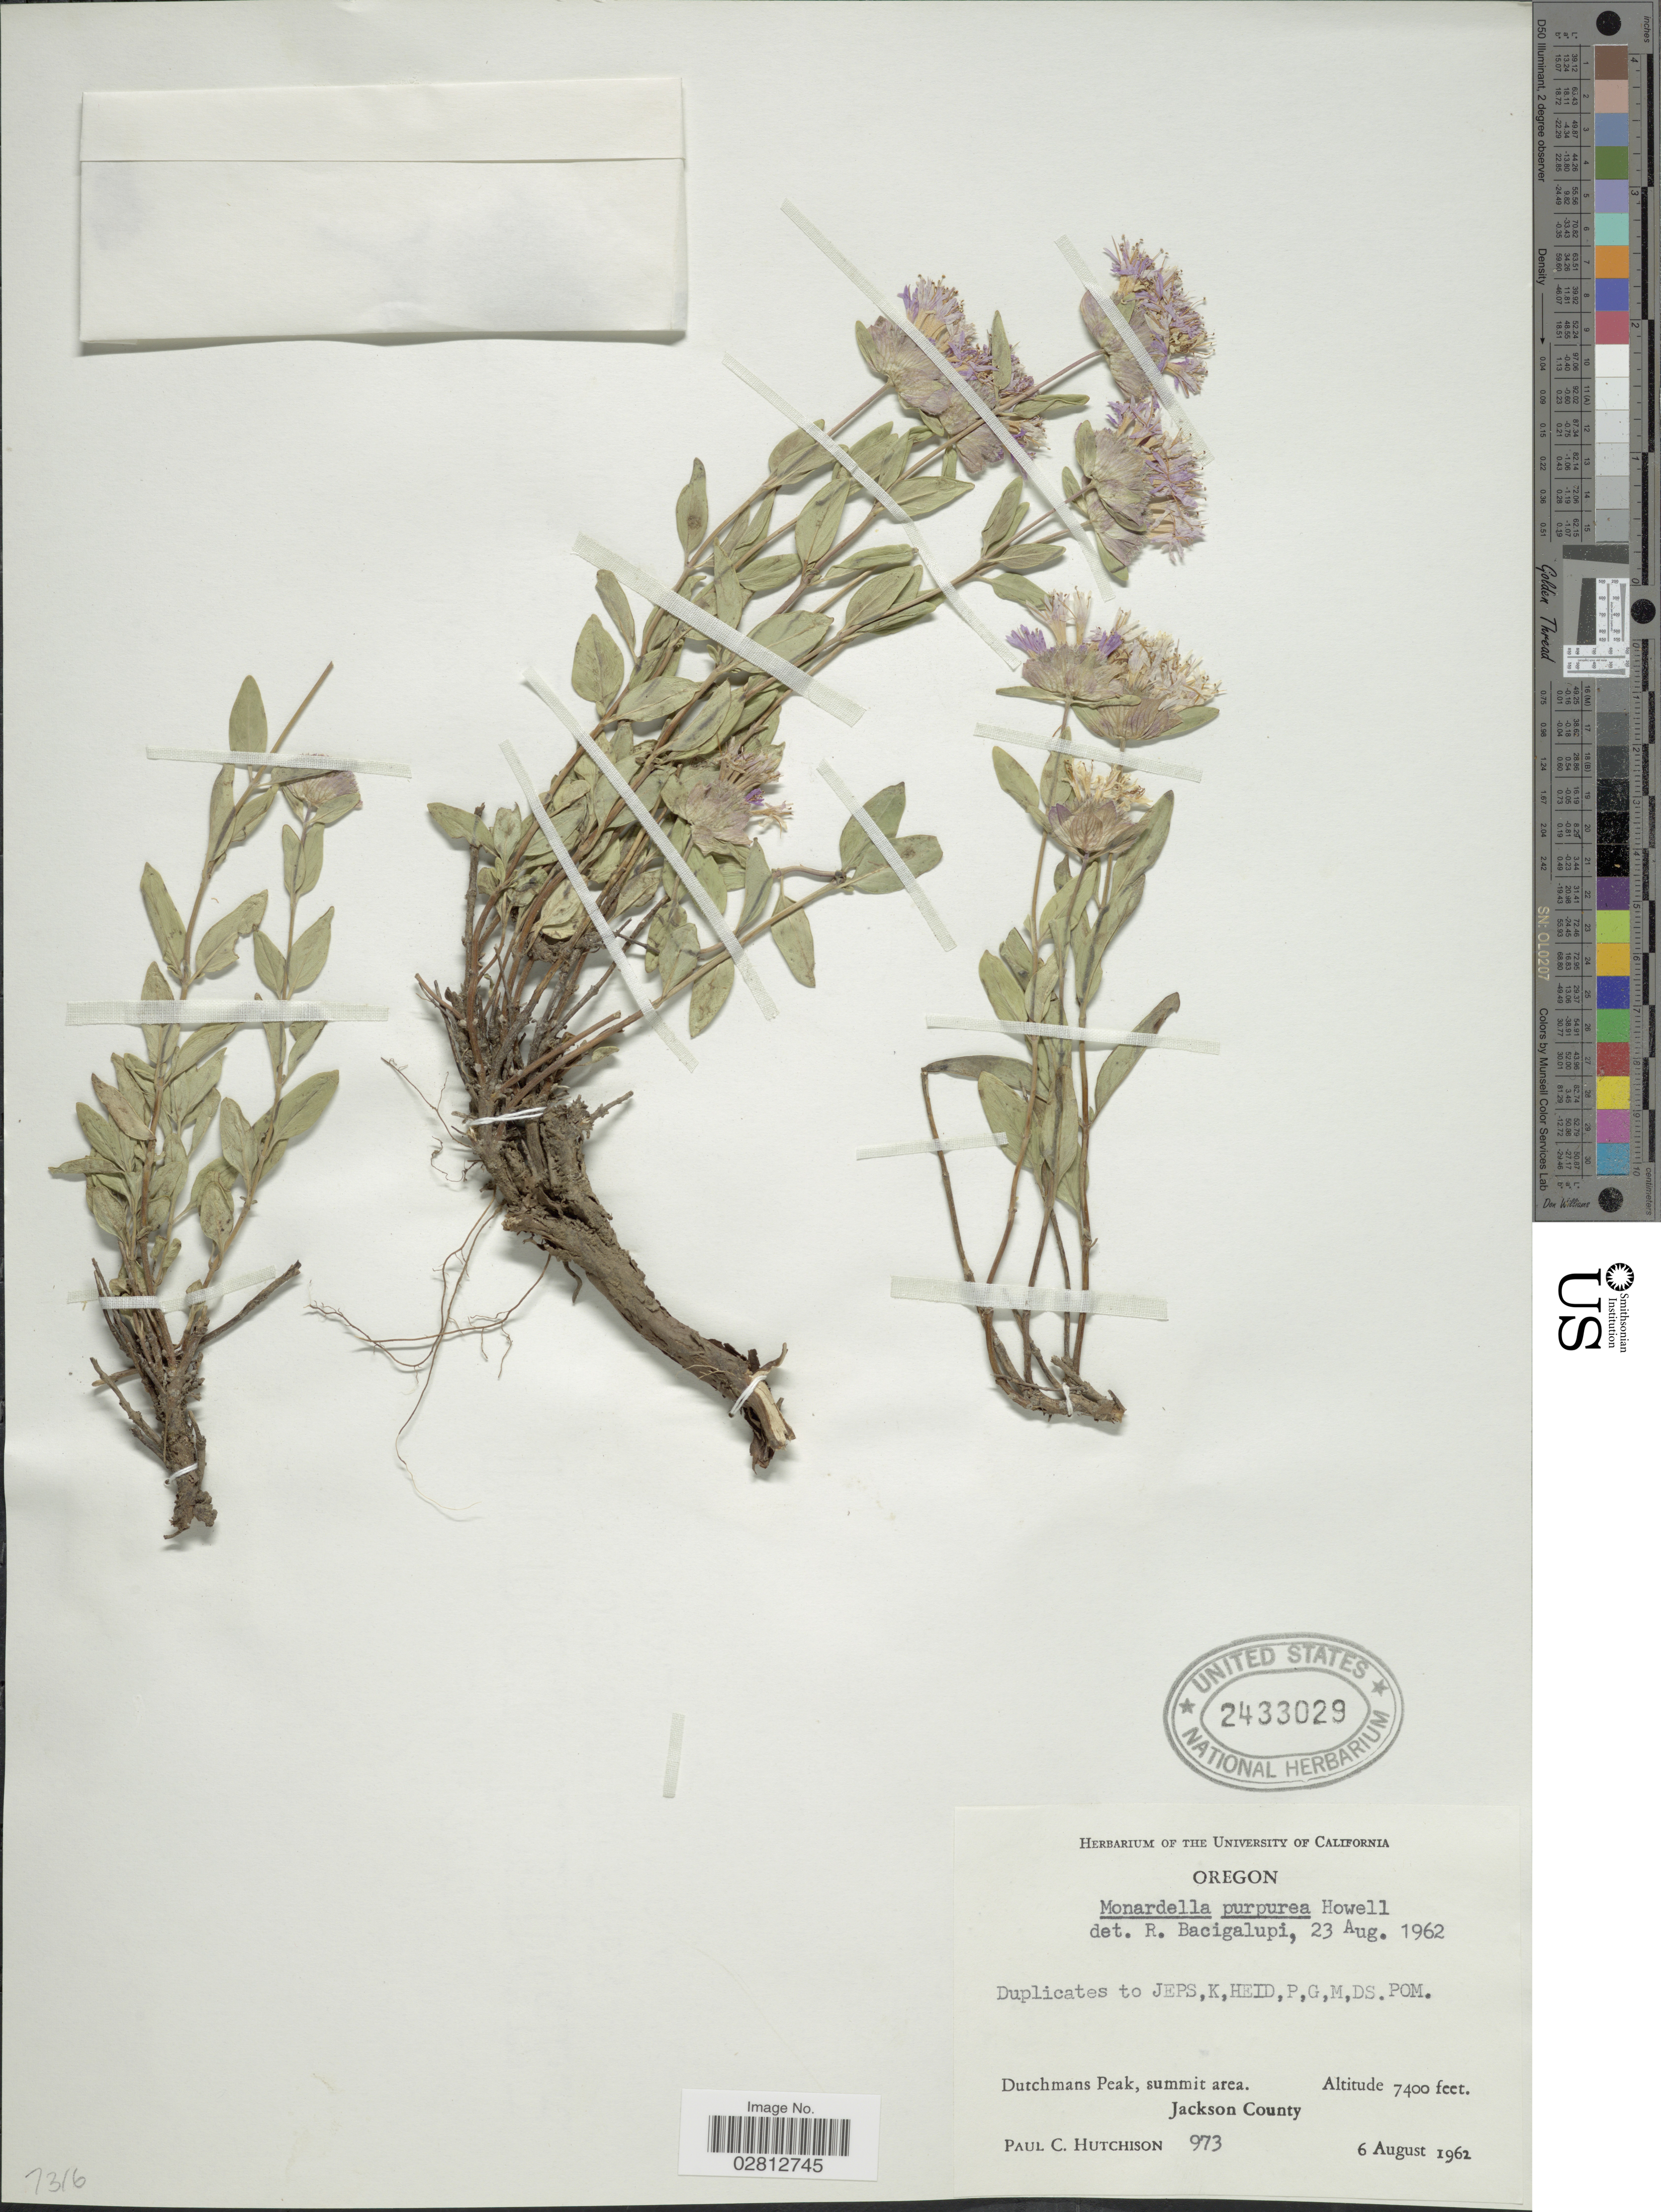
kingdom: Plantae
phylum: Tracheophyta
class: Magnoliopsida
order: Lamiales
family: Lamiaceae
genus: Monardella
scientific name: Monardella siskiyouensis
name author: Hardham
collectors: P. C. Hutchison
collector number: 973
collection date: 1962-08-06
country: United States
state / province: Oregon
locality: Dutchmans Peak, summit area, Jackson County.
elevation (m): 2256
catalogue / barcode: US 2433029